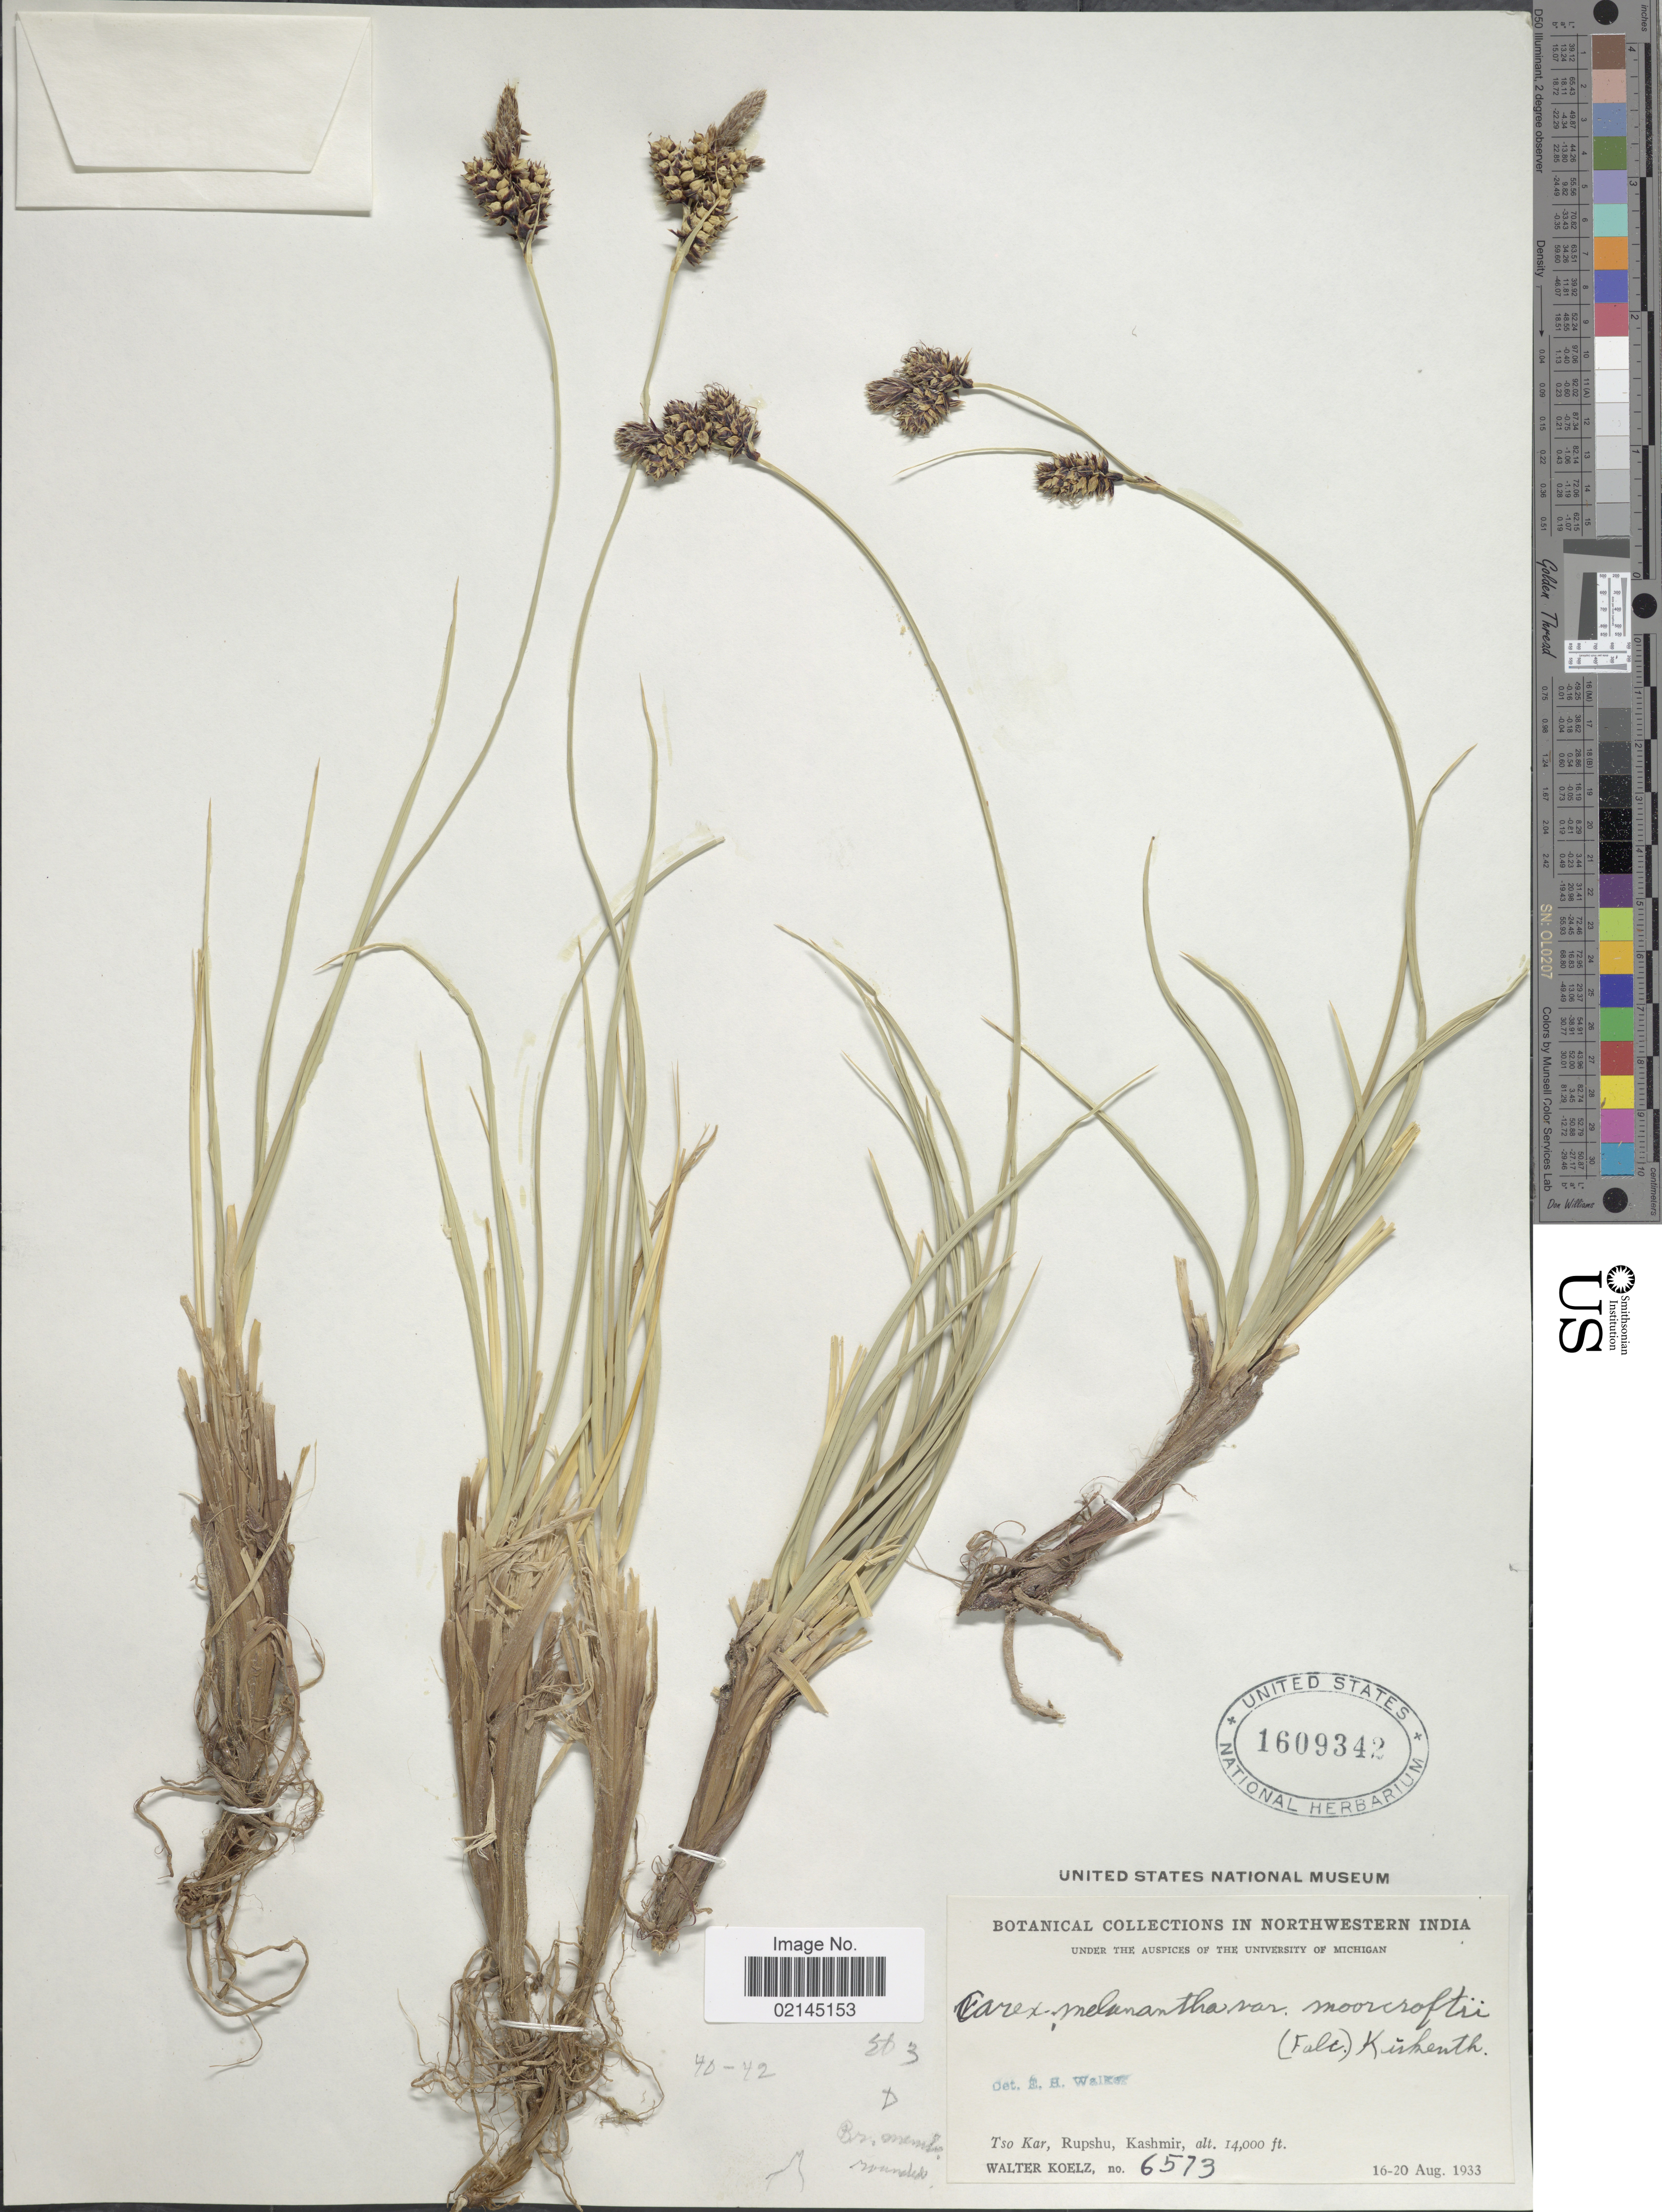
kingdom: Plantae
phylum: Tracheophyta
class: Liliopsida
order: Poales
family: Cyperaceae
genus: Carex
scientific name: Carex melanantha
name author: C.A. Mey.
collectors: W. N. Koelz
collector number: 6573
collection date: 1933-08-16/1933-08-20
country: India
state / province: Jammu and Kashmir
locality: Northwestern India, Tso Kar, Rupshu, Kashmir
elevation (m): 4267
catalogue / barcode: US 1609342